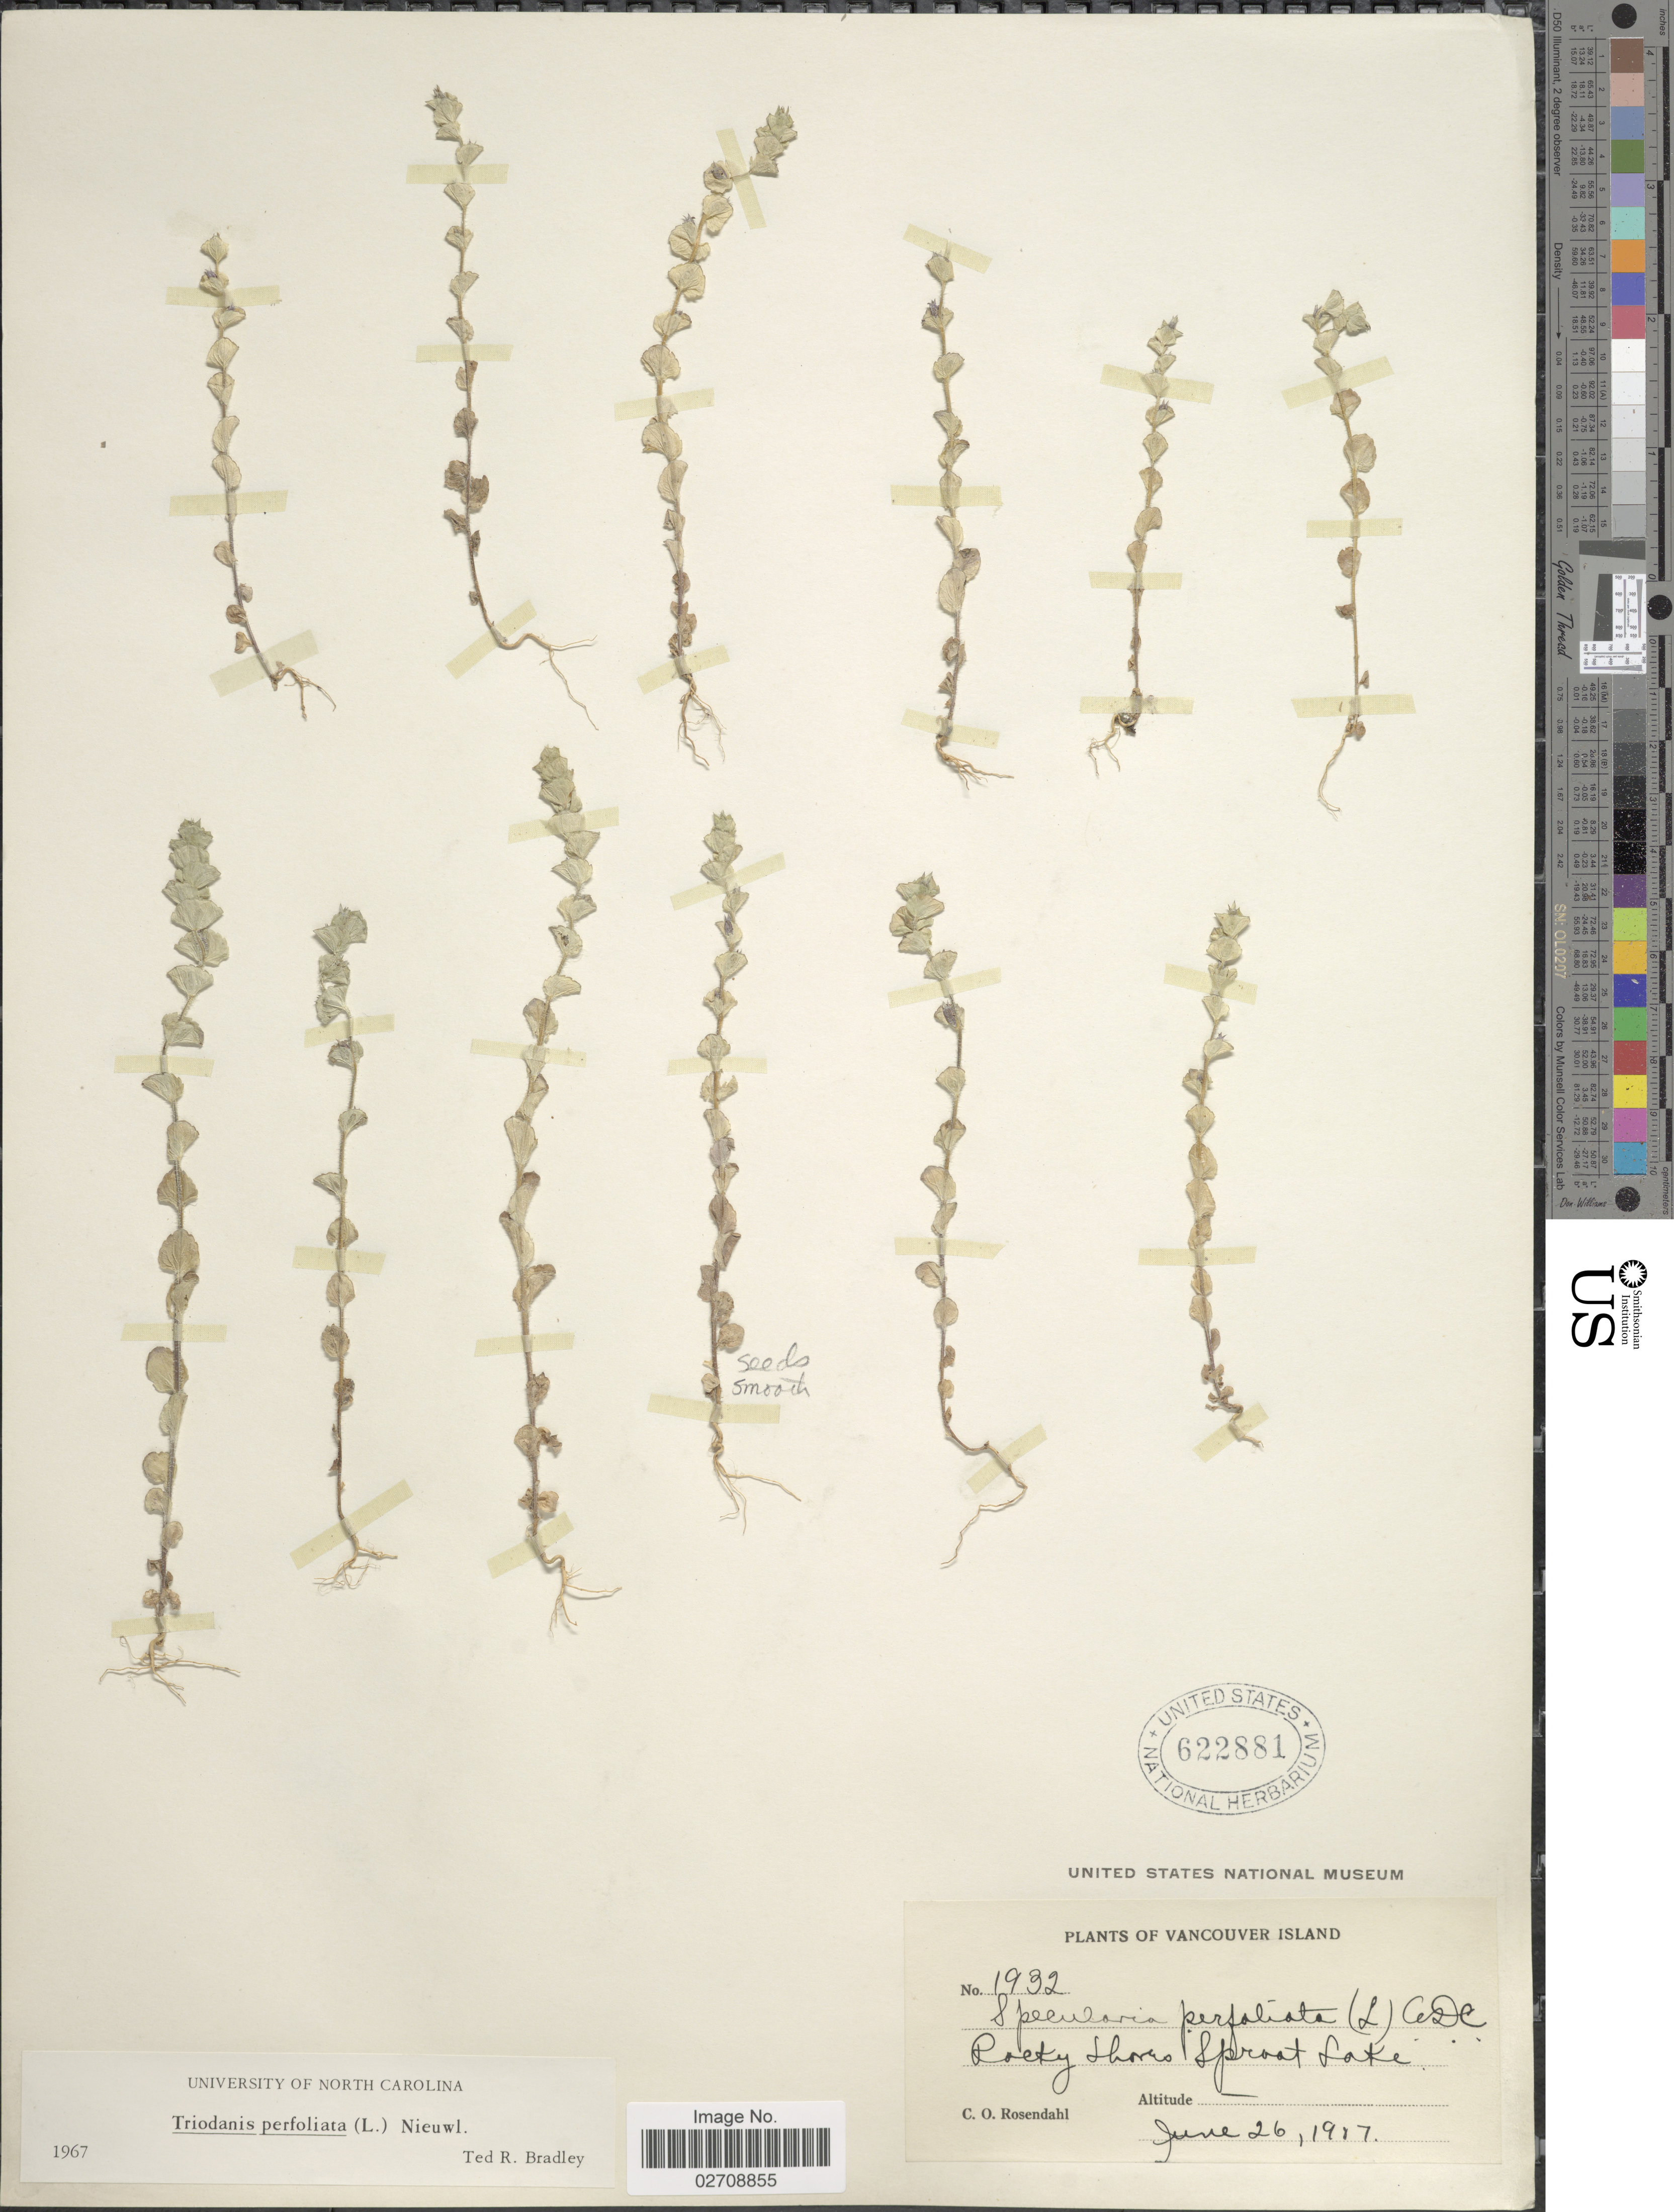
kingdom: Plantae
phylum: Tracheophyta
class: Magnoliopsida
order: Asterales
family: Campanulaceae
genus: Triodanis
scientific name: Triodanis perfoliata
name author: (L.) Nieuwl.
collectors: C. O. Rosendahl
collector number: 1932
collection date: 1917-06-26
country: Canada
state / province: British Columbia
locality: Vancouver Island, Rocky shores, Sproat Lake.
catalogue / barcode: US 622881